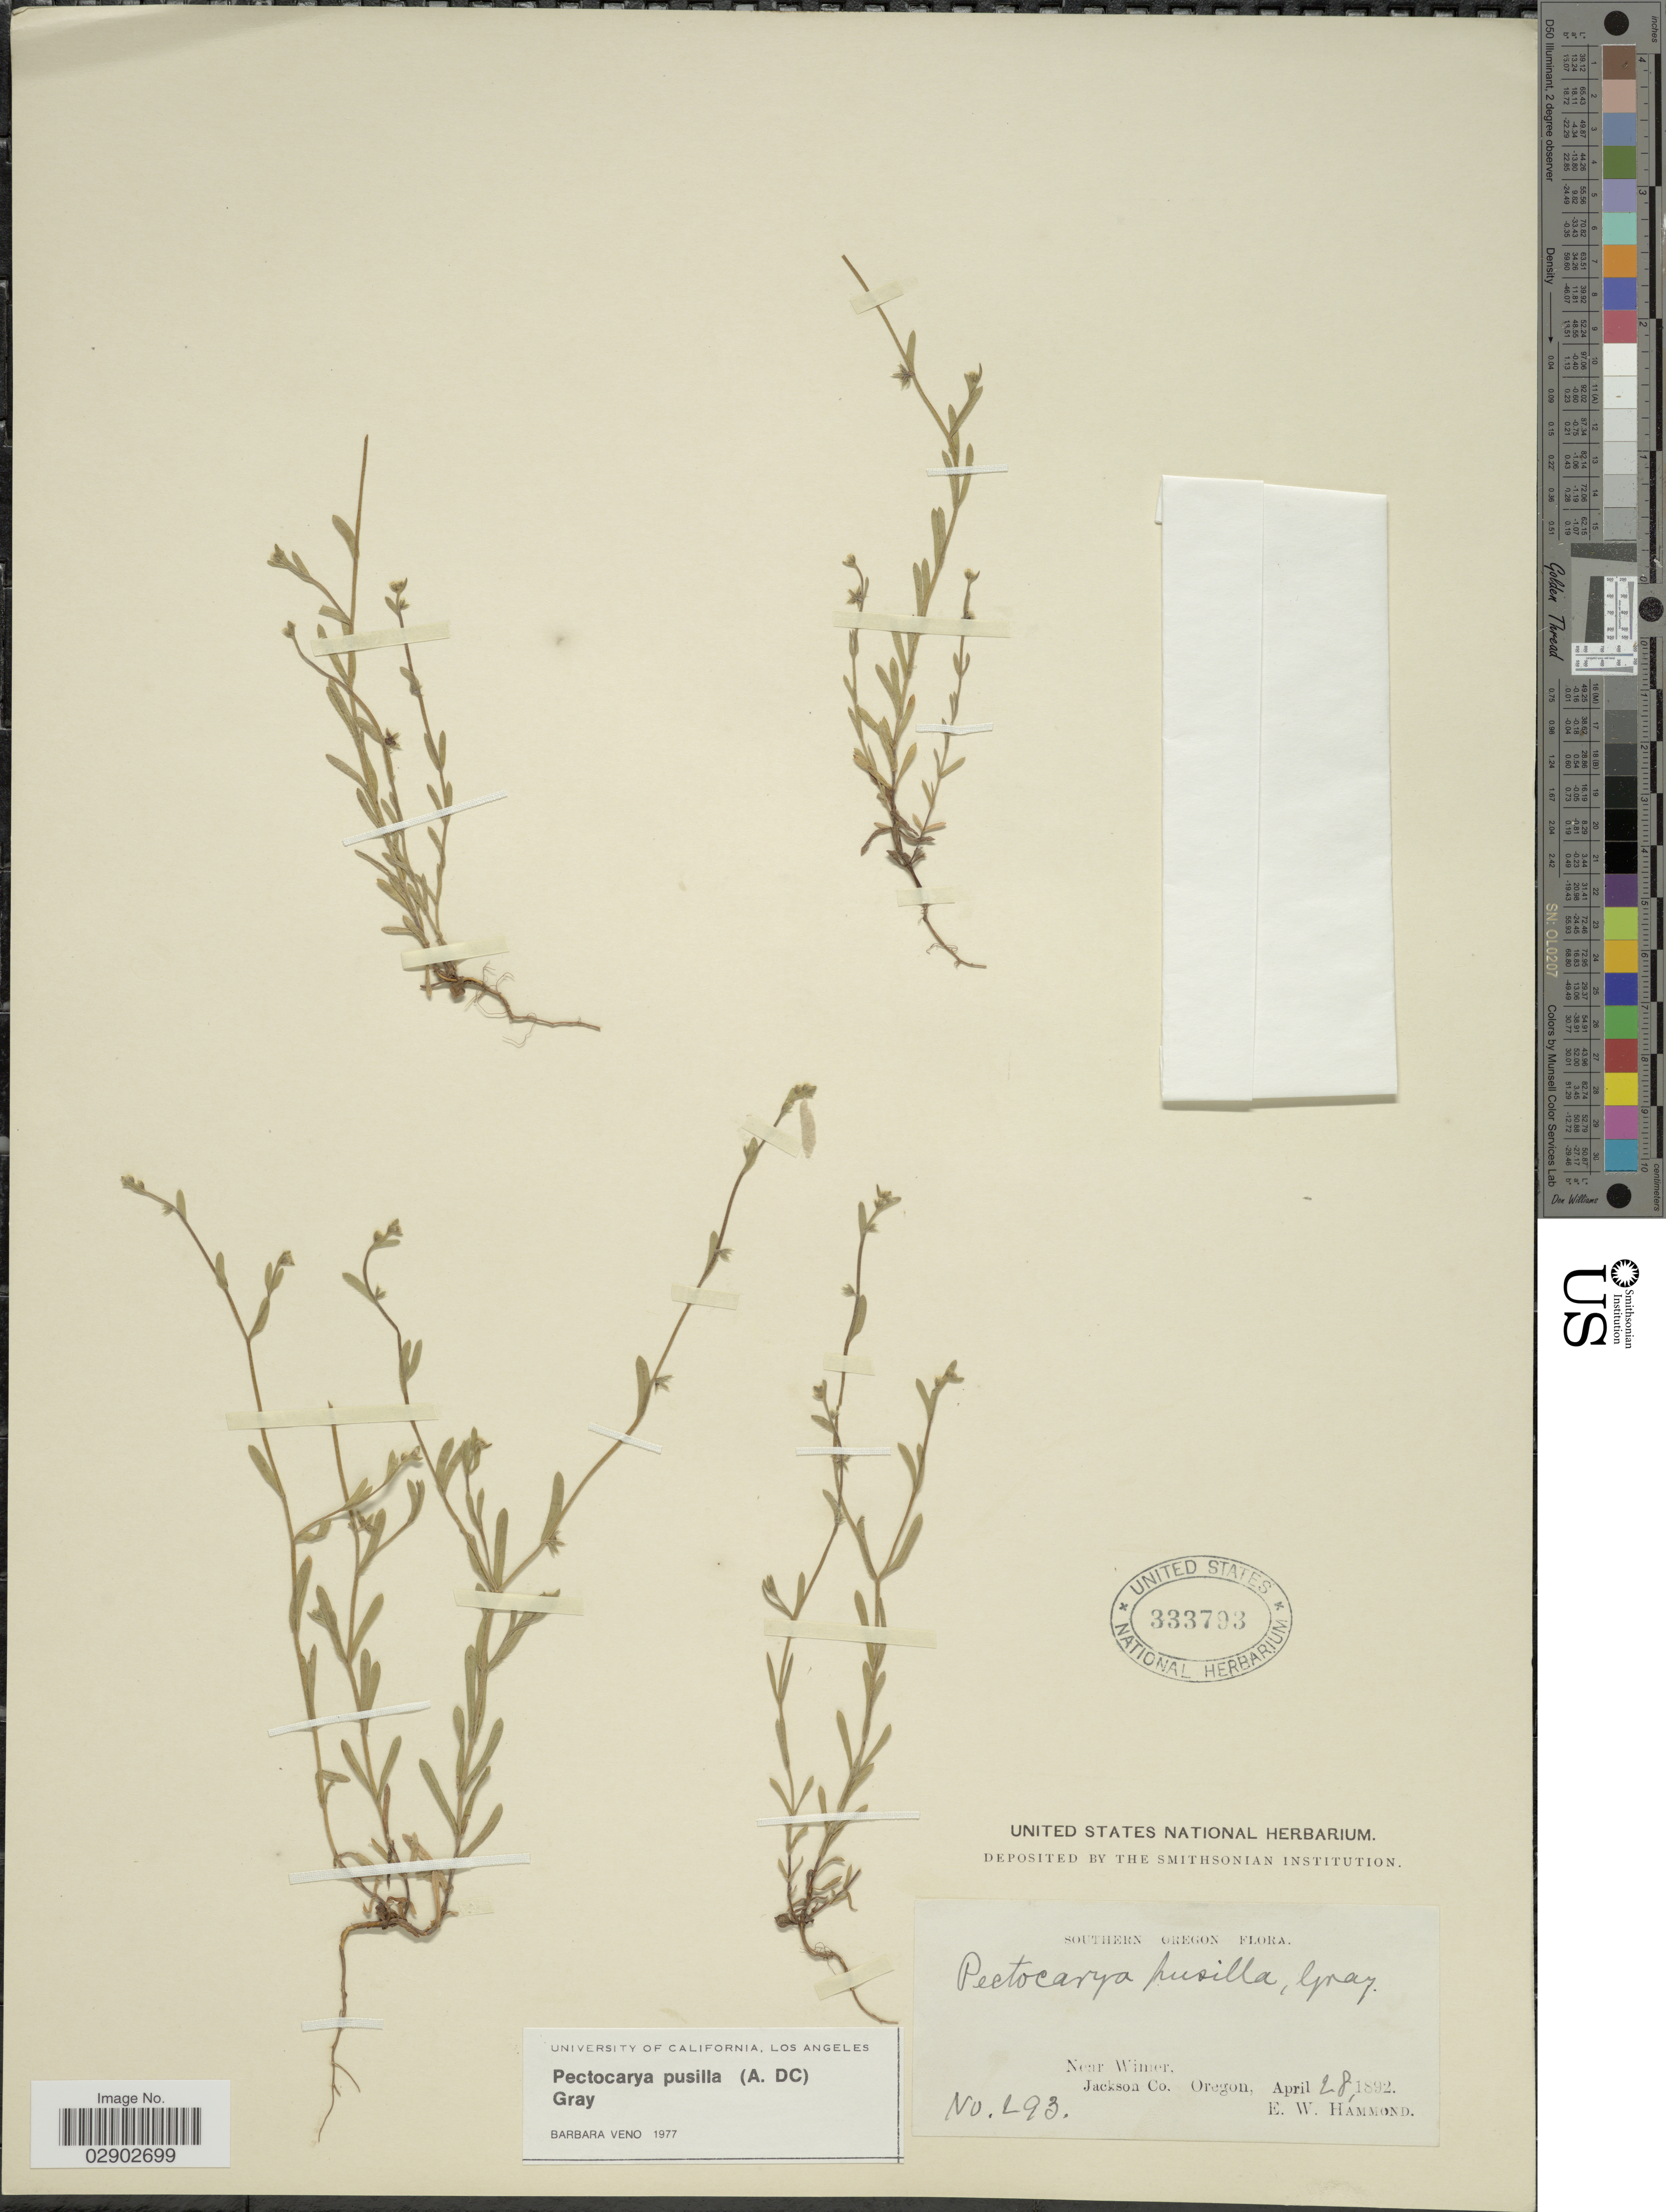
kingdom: Plantae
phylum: Tracheophyta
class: Magnoliopsida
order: Boraginales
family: Boraginaceae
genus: Pectocarya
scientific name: Pectocarya pusilla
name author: (A. DC.) A. Gray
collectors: E. Hammond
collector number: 293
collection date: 1892-04-28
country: United States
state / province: Oregon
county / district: Jackson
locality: Southern Oregon, Near Wimer, Jackson Co.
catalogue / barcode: US 333793